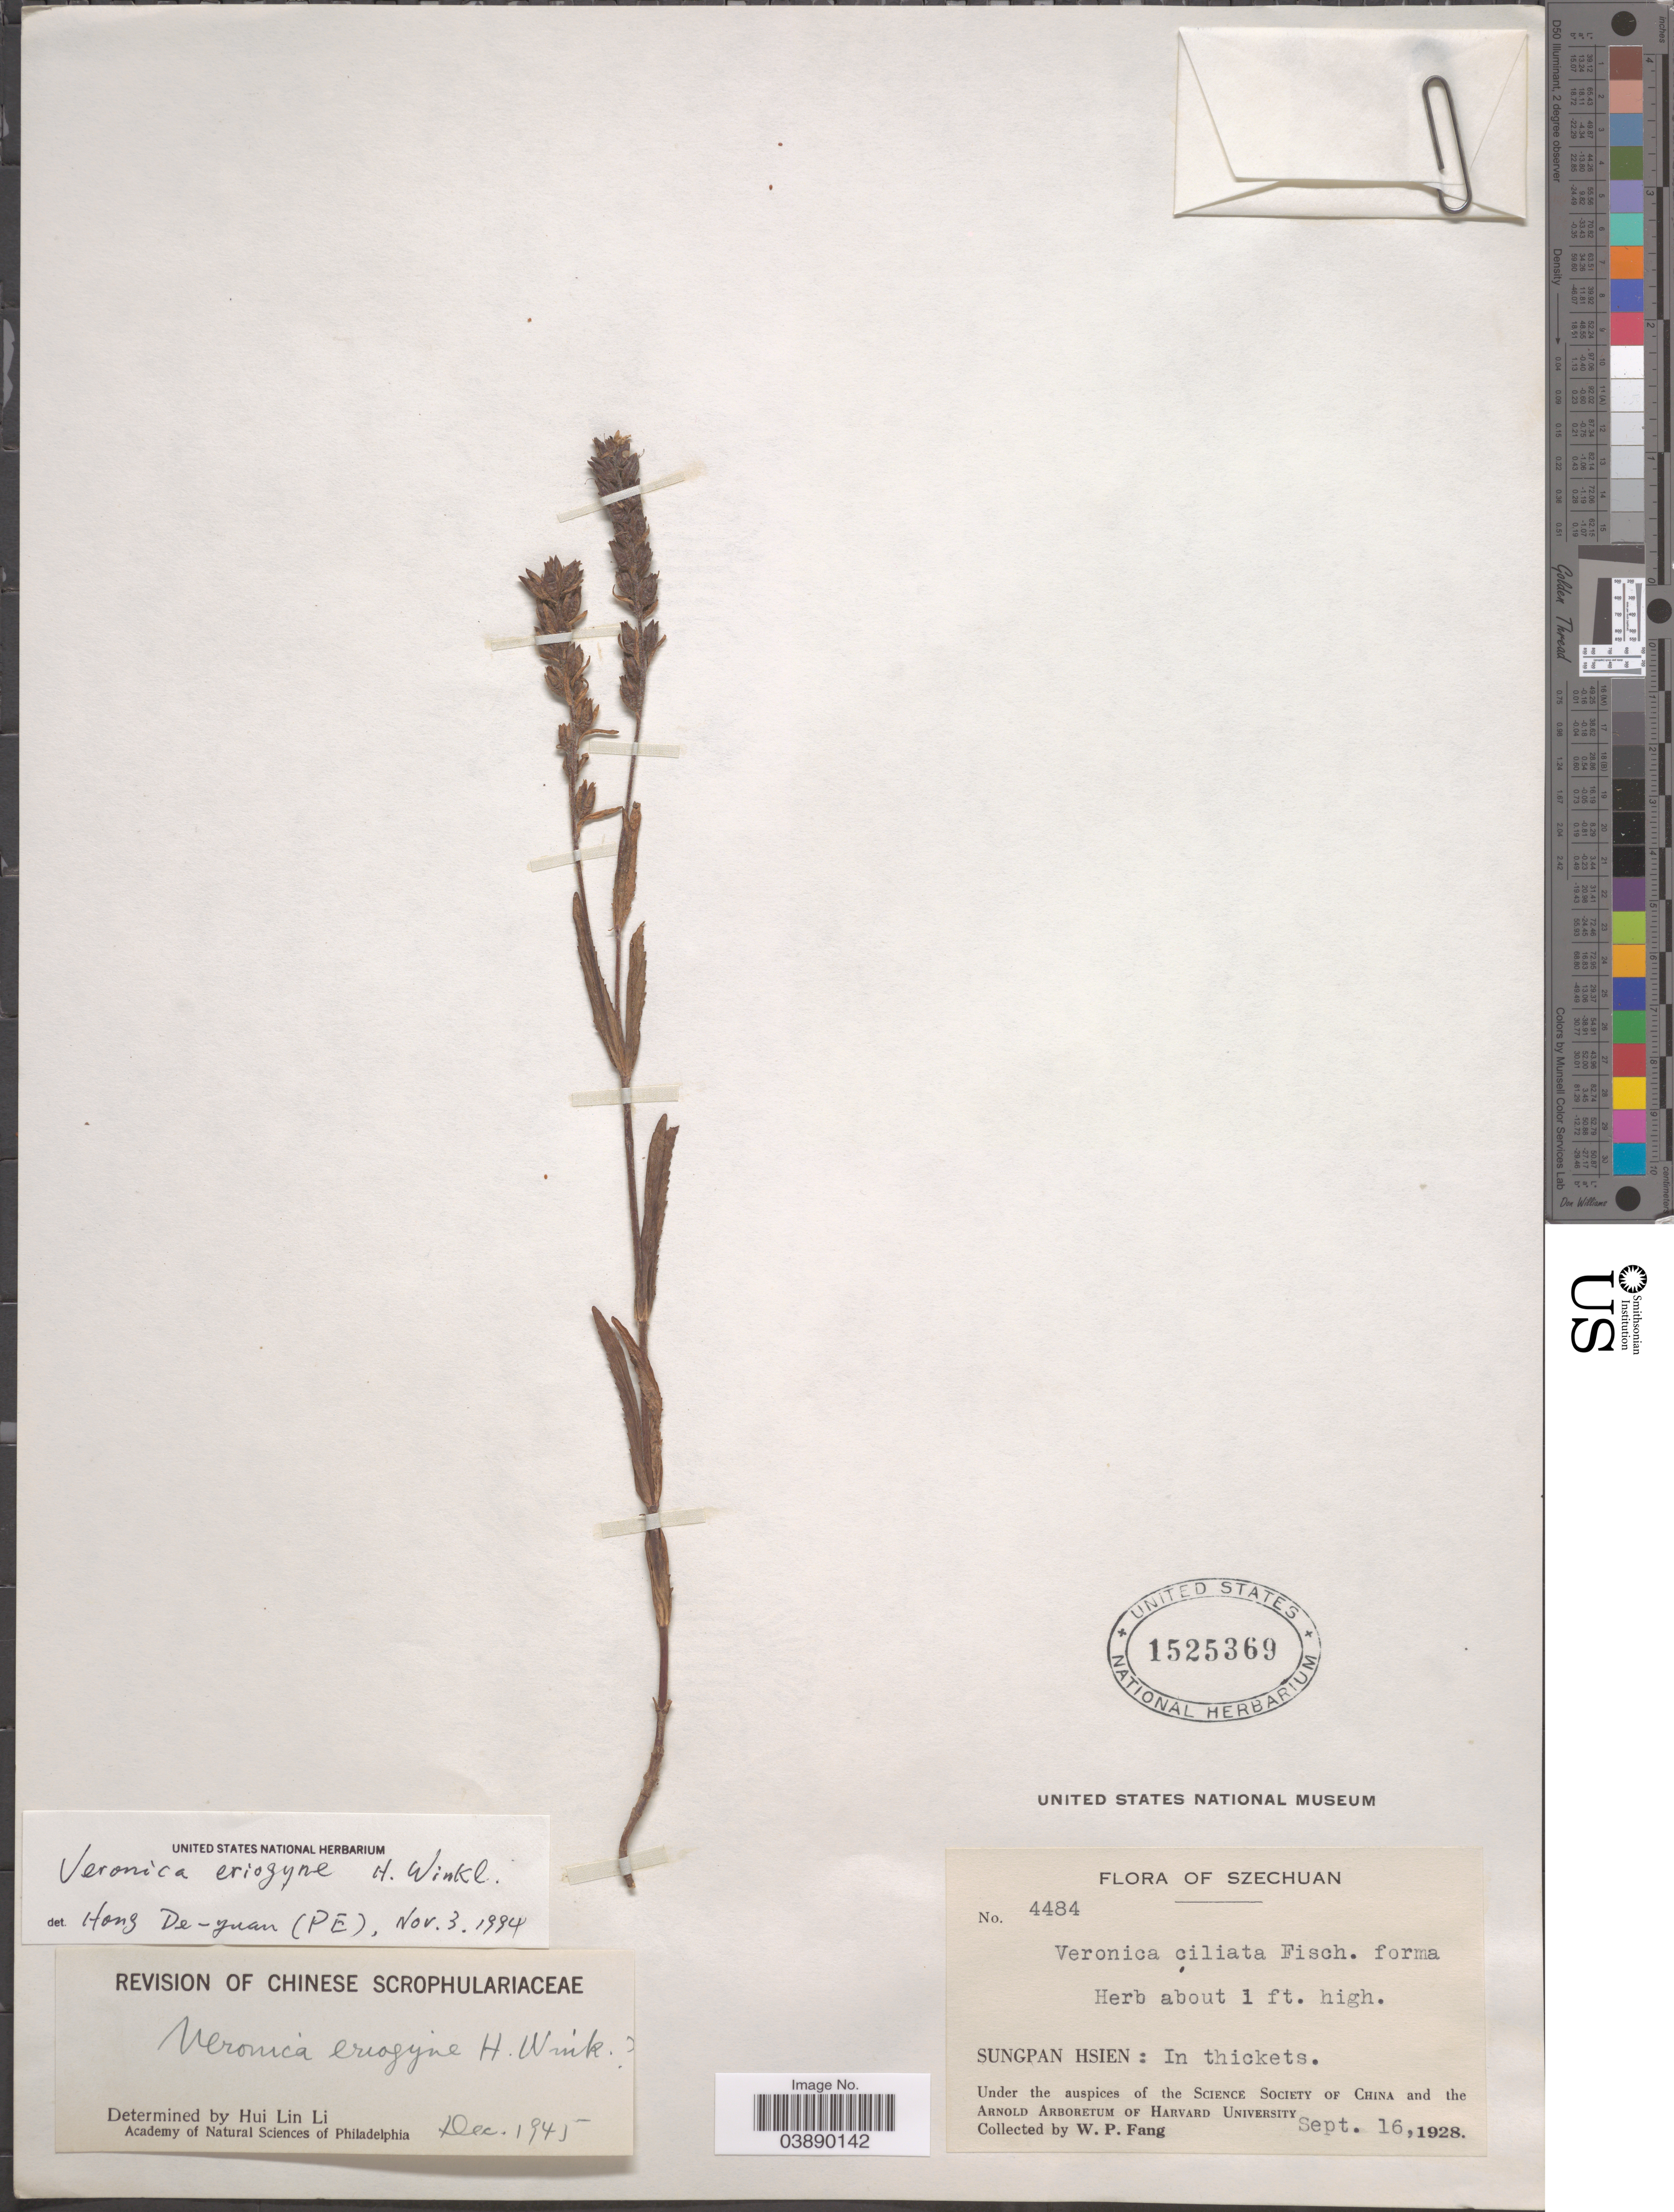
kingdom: Plantae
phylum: Tracheophyta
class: Magnoliopsida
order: Lamiales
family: Plantaginaceae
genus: Veronica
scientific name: Veronica eriogyne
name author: H. Winkl.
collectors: W. P. Fang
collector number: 4484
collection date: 1928-09-16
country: China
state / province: Sichuan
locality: Szechuan. Sungpan Hsien.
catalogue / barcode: US 1525369